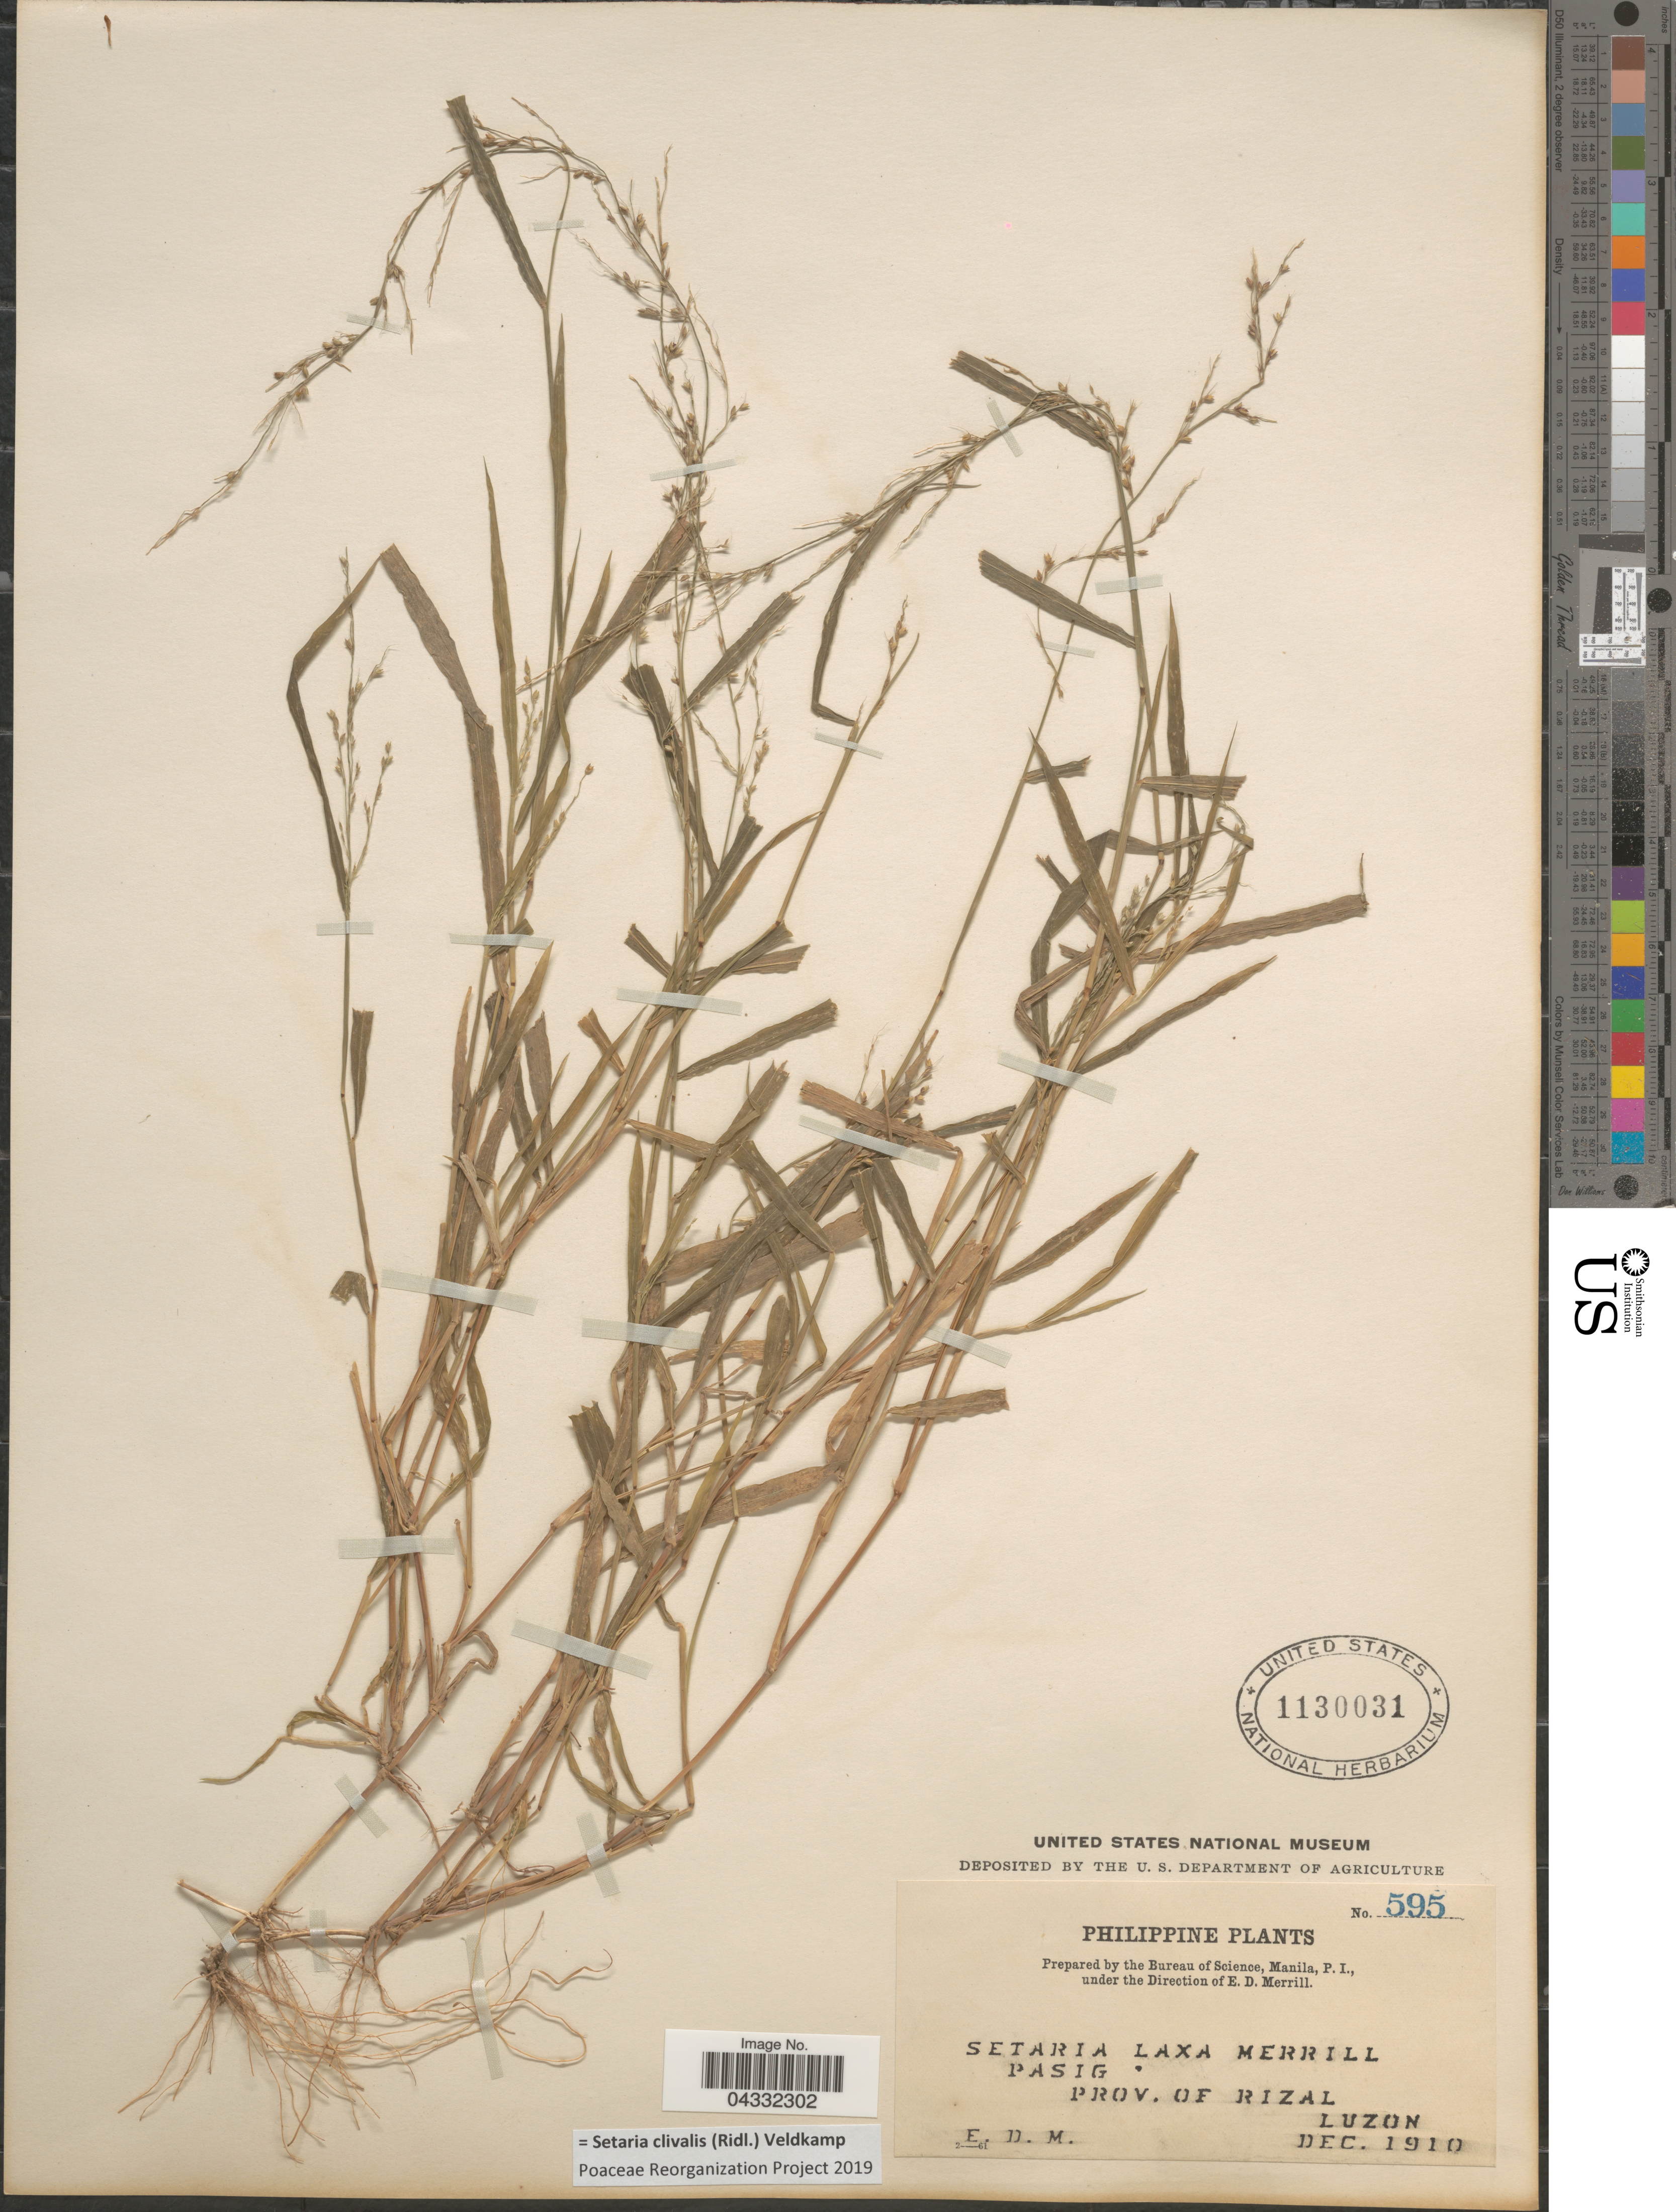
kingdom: Plantae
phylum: Tracheophyta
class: Liliopsida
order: Poales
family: Poaceae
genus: Setaria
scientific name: Setaria clivalis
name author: (Ridl.) Veldkamp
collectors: E. D. Merrill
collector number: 595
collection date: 1910-12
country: Philippines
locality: Pasig. Prov. of Rizal. Luzon.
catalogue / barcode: US 1130031